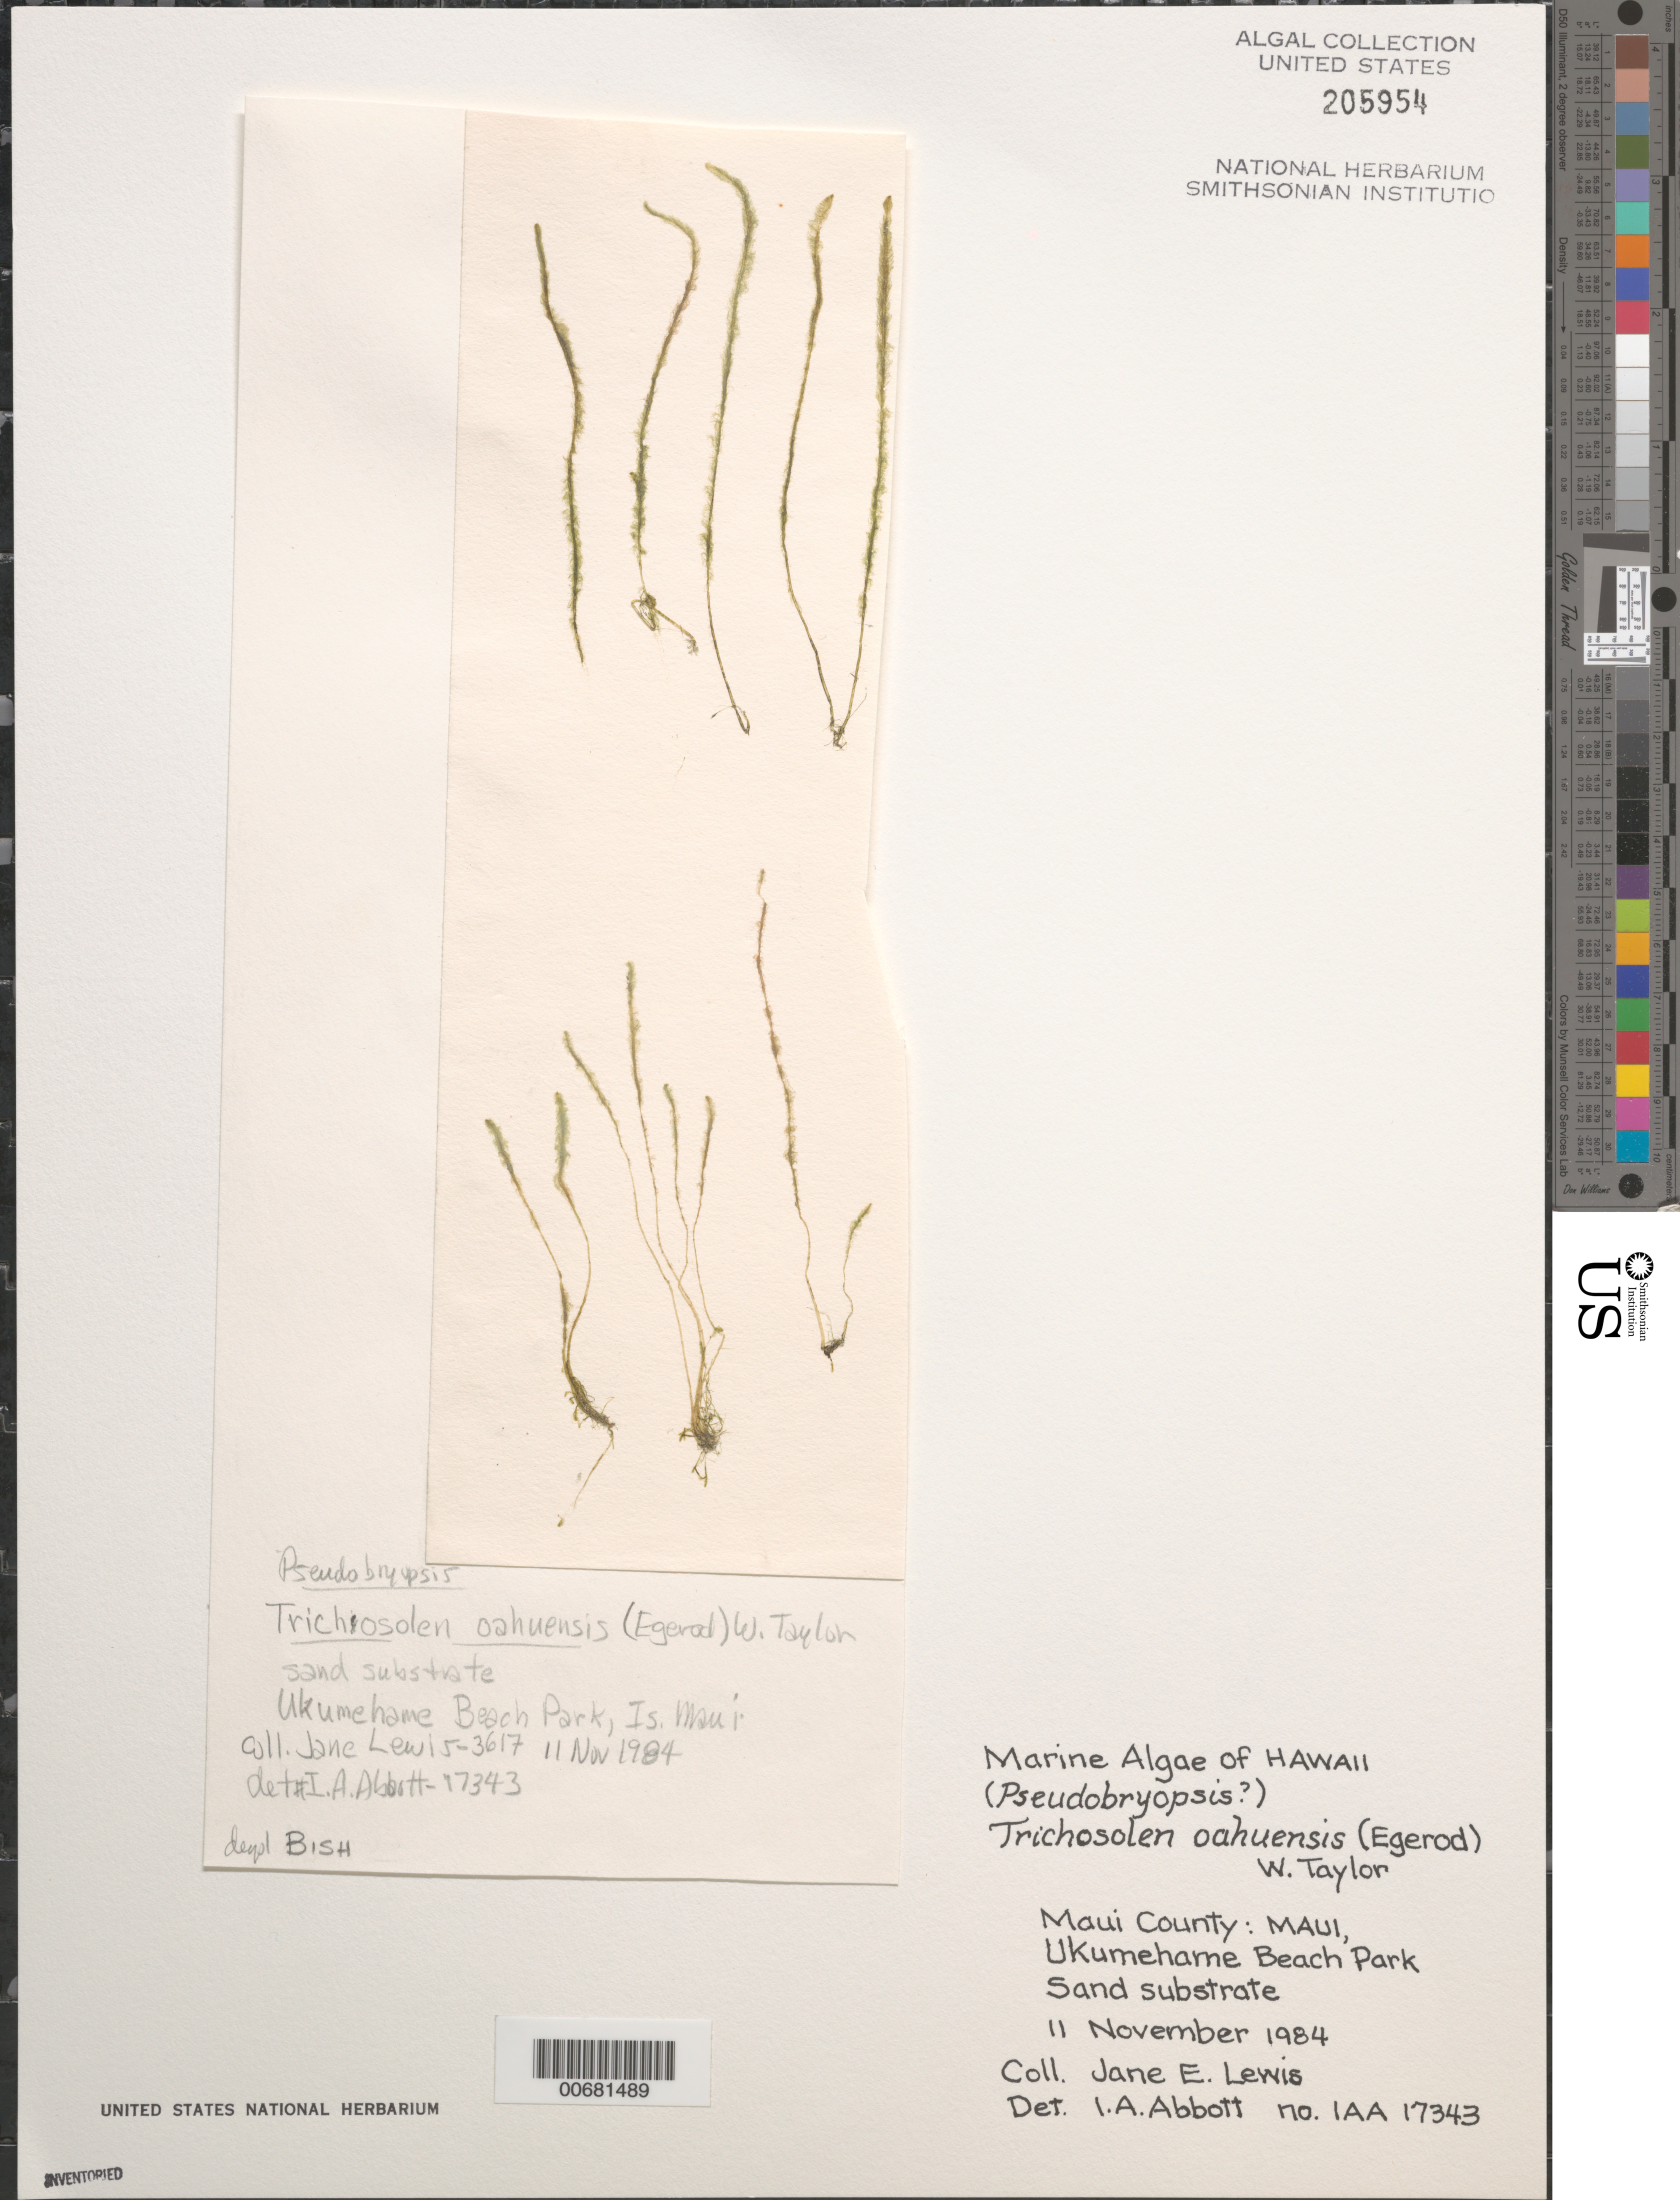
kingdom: Plantae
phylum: Chlorophyta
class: Ulvophyceae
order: Bryopsidales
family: Bryopsidaceae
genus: Pseudobryopsis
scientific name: Pseudobryopsis oahuensis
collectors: J. Lewis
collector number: IAA 17343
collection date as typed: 11 Nov 1984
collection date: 1984-11-11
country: United States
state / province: Hawaii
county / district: Maui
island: Maui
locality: Ukumehame Beach Park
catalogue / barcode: US 205954